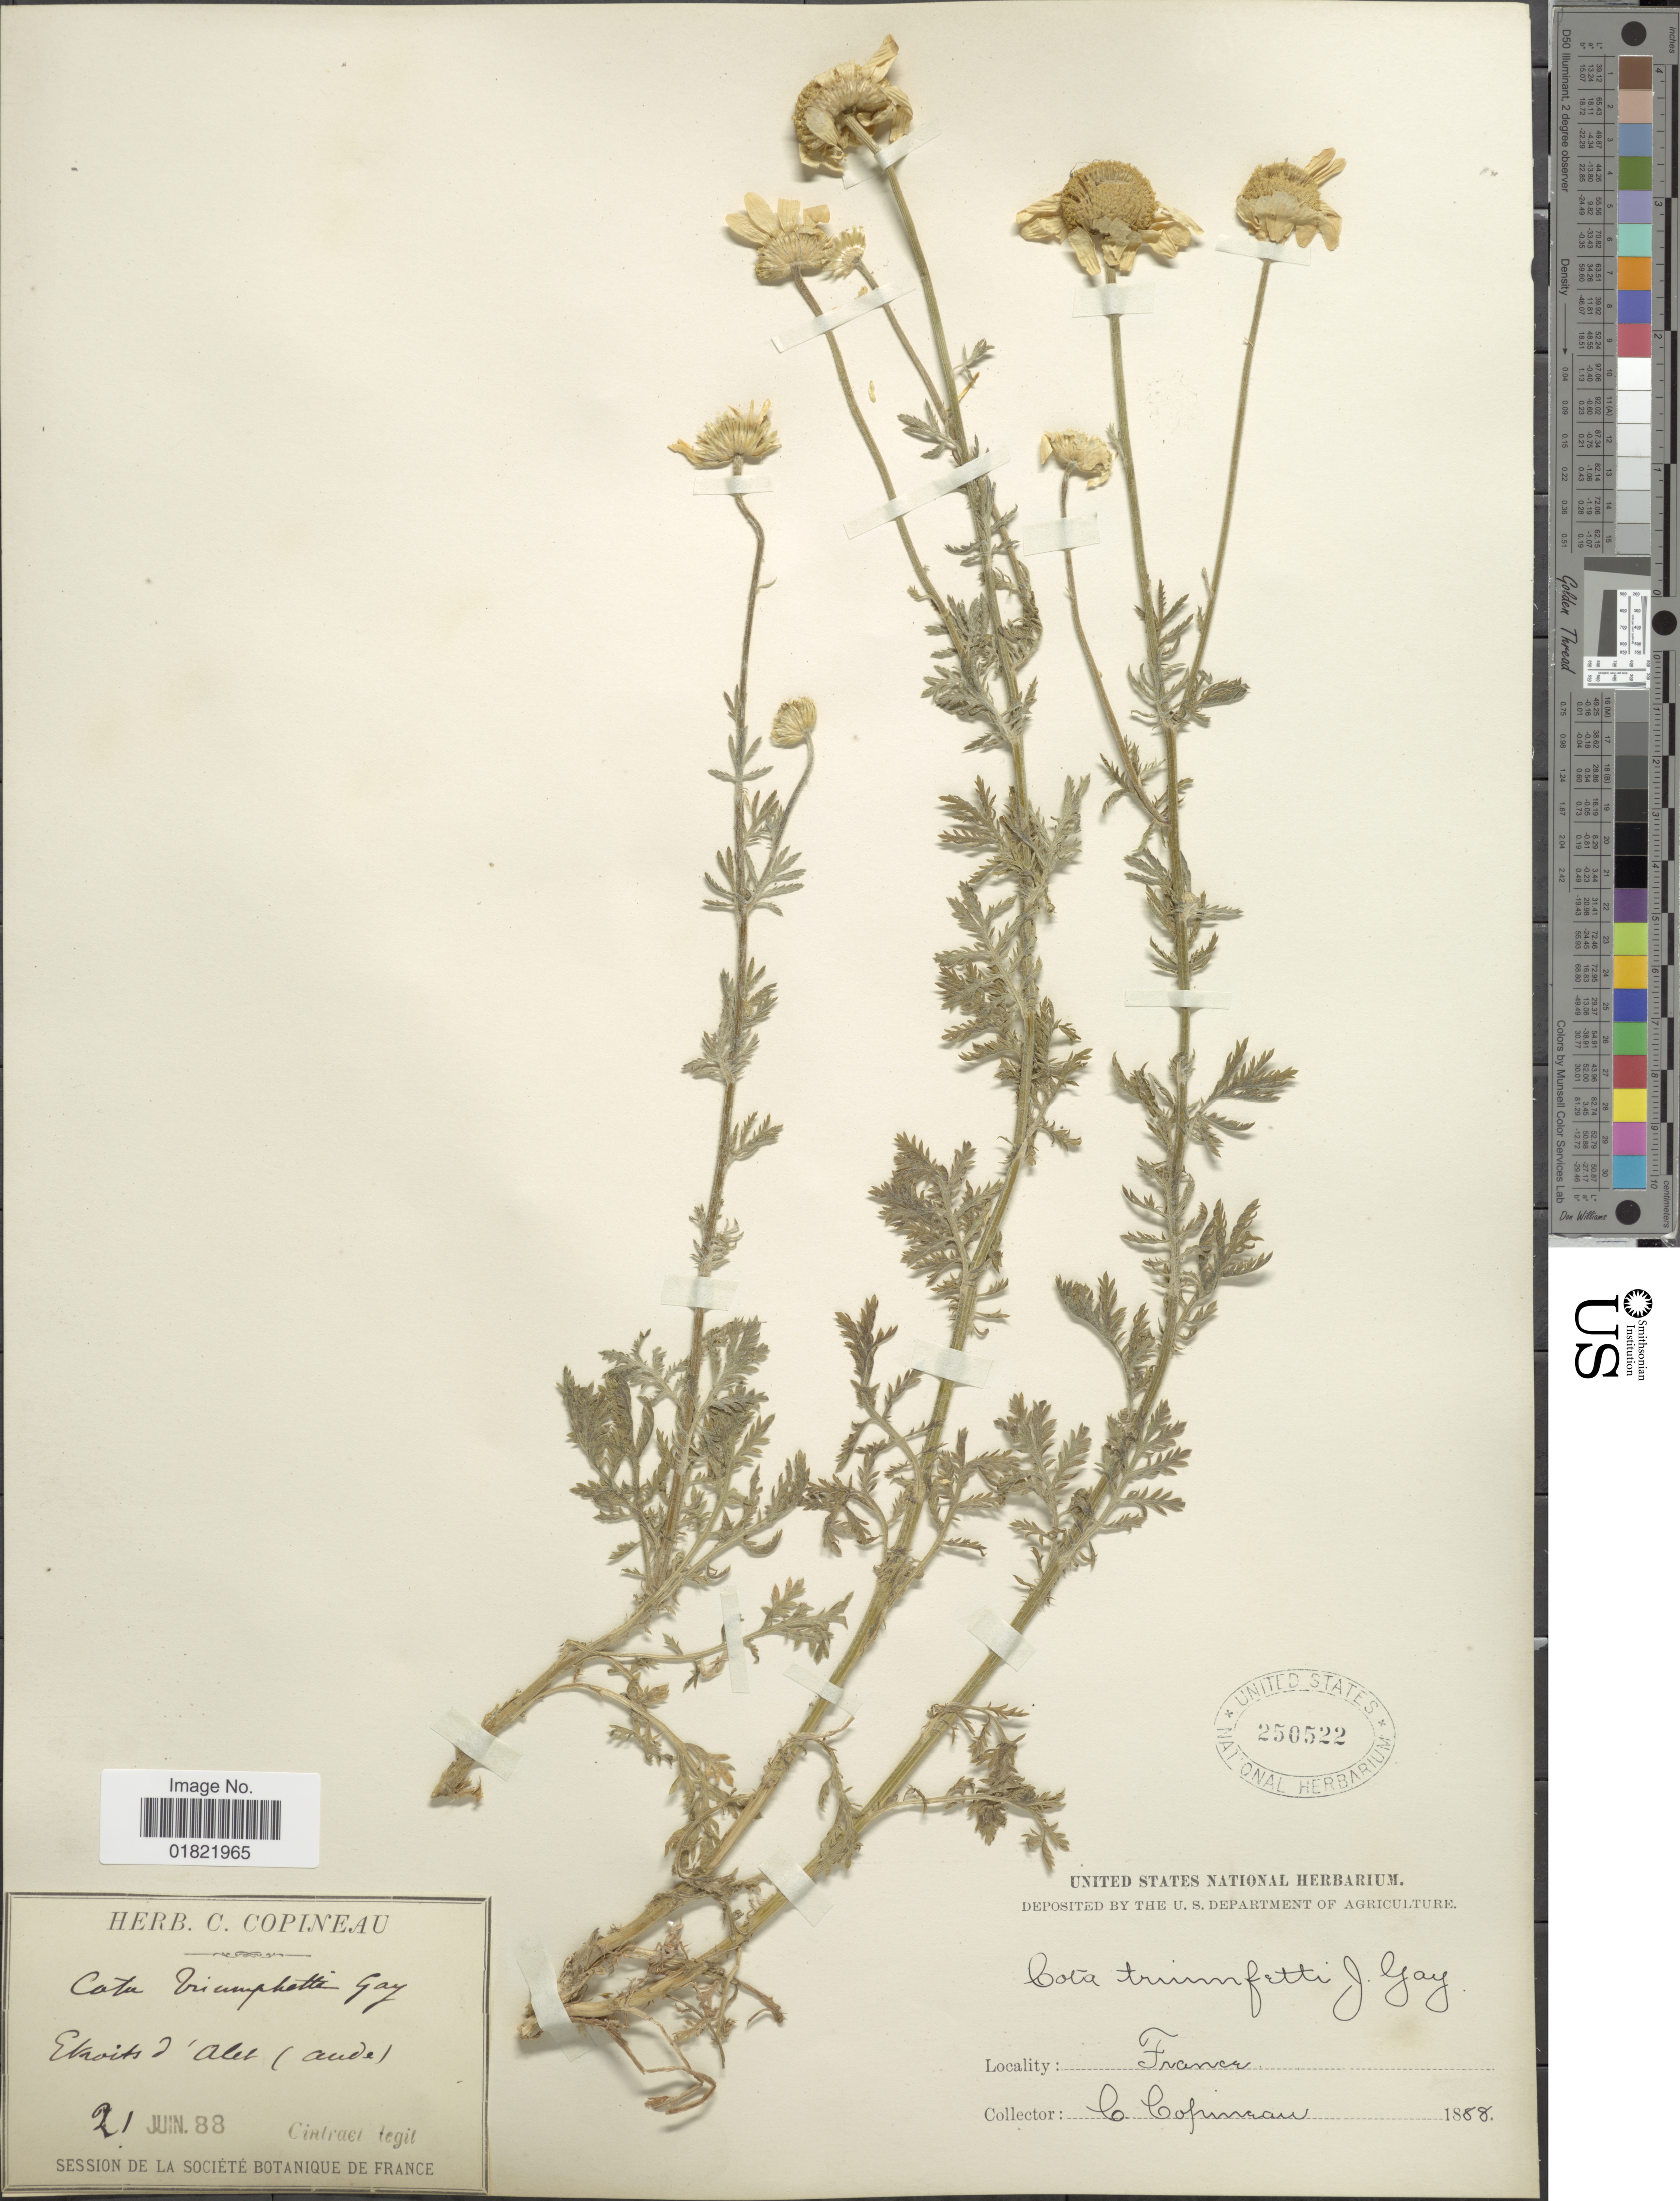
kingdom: Plantae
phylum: Tracheophyta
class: Magnoliopsida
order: Asterales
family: Asteraceae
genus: Anthemis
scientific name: Anthemis triumfetti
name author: (L.) All.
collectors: C. Cofrimeau & Cintract, --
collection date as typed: Transcribed d/m/y: 21/6/88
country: France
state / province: Occitanie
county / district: Aude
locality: Etroits d'Alet, (Aude).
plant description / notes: No precise locality correction needed.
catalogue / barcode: US 250522